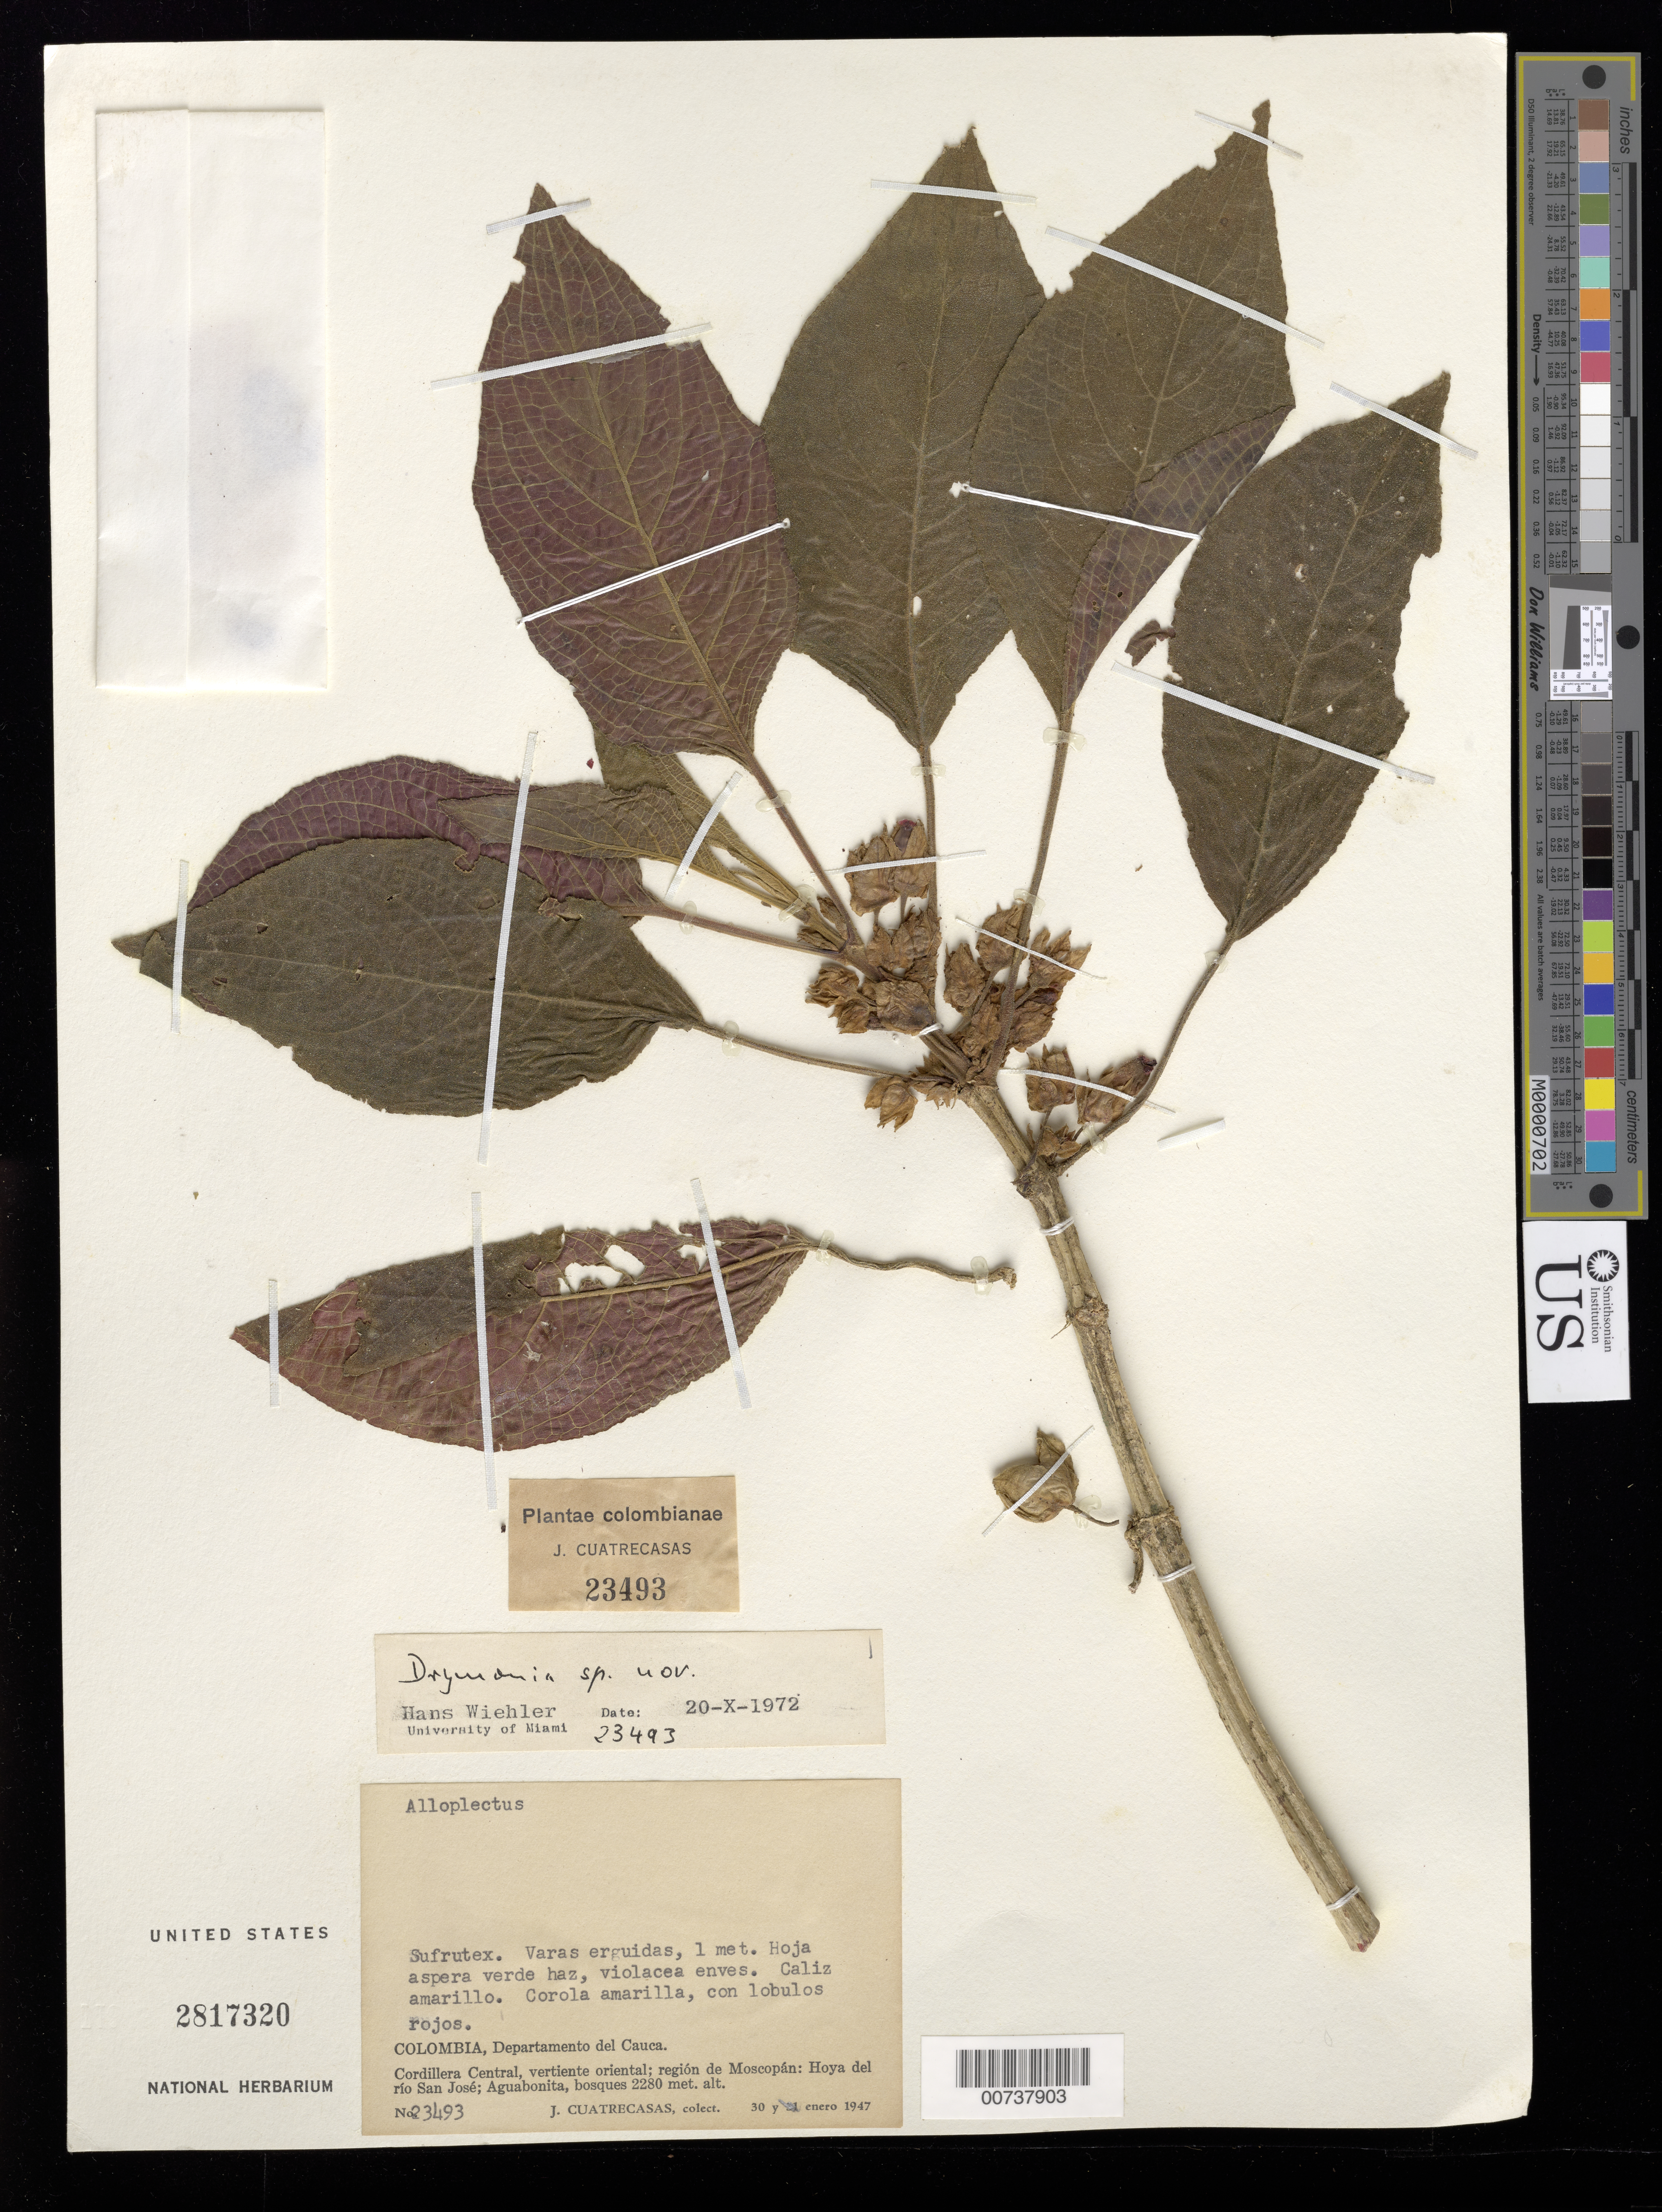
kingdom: Plantae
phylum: Tracheophyta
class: Magnoliopsida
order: Lamiales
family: Gesneriaceae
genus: Drymonia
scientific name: Drymonia sp.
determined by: Wiehler, H. J.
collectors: J. Cuatrecasas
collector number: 23493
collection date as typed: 30 Jan 1947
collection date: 1947-01-30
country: Colombia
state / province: Cauca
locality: Cordillera Central, vertiente oriental; región de Moscopán: Hoya del río San José; Aguabonita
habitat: Bosques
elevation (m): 2280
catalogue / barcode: US 2817320